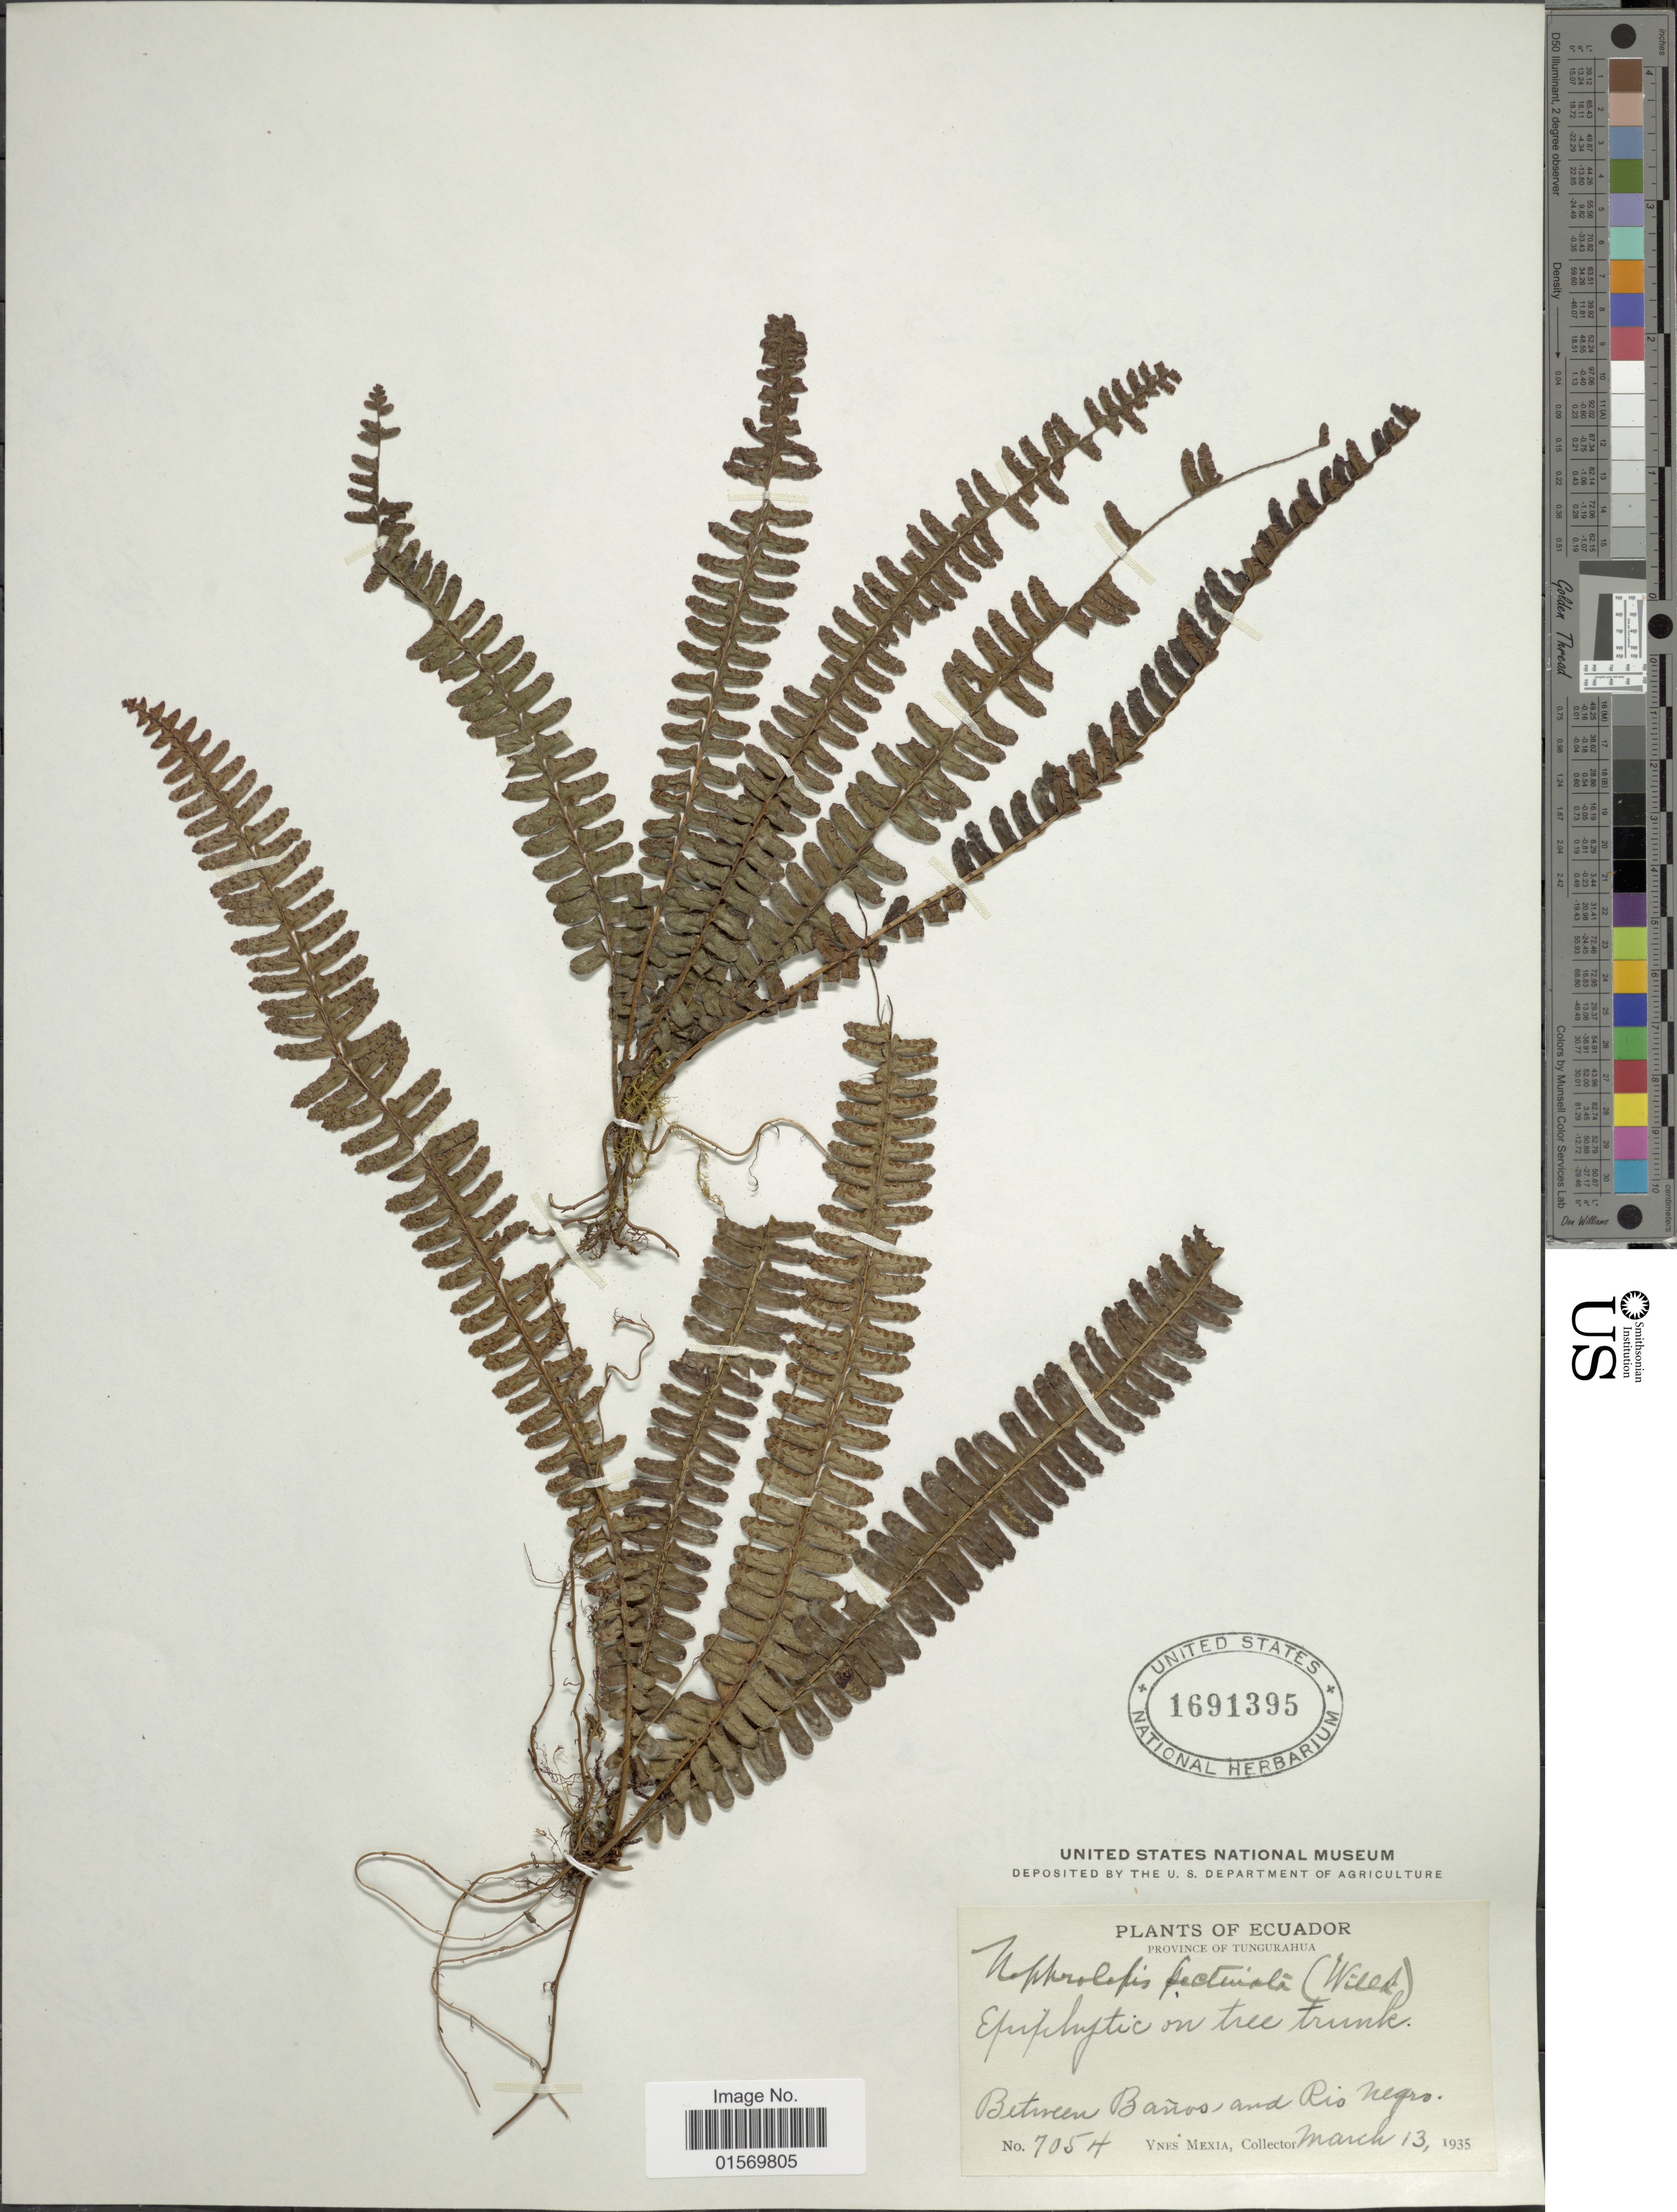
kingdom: Plantae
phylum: Tracheophyta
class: Polypodiopsida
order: Polypodiales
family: Nephrolepidaceae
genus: Nephrolepis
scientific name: Nephrolepis pectinata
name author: (Willd.) Schott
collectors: Y. Mexia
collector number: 7054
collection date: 1935-03-13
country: Ecuador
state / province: Tungurahua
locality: Between Baños and Rio Negro.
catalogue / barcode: US 1691395